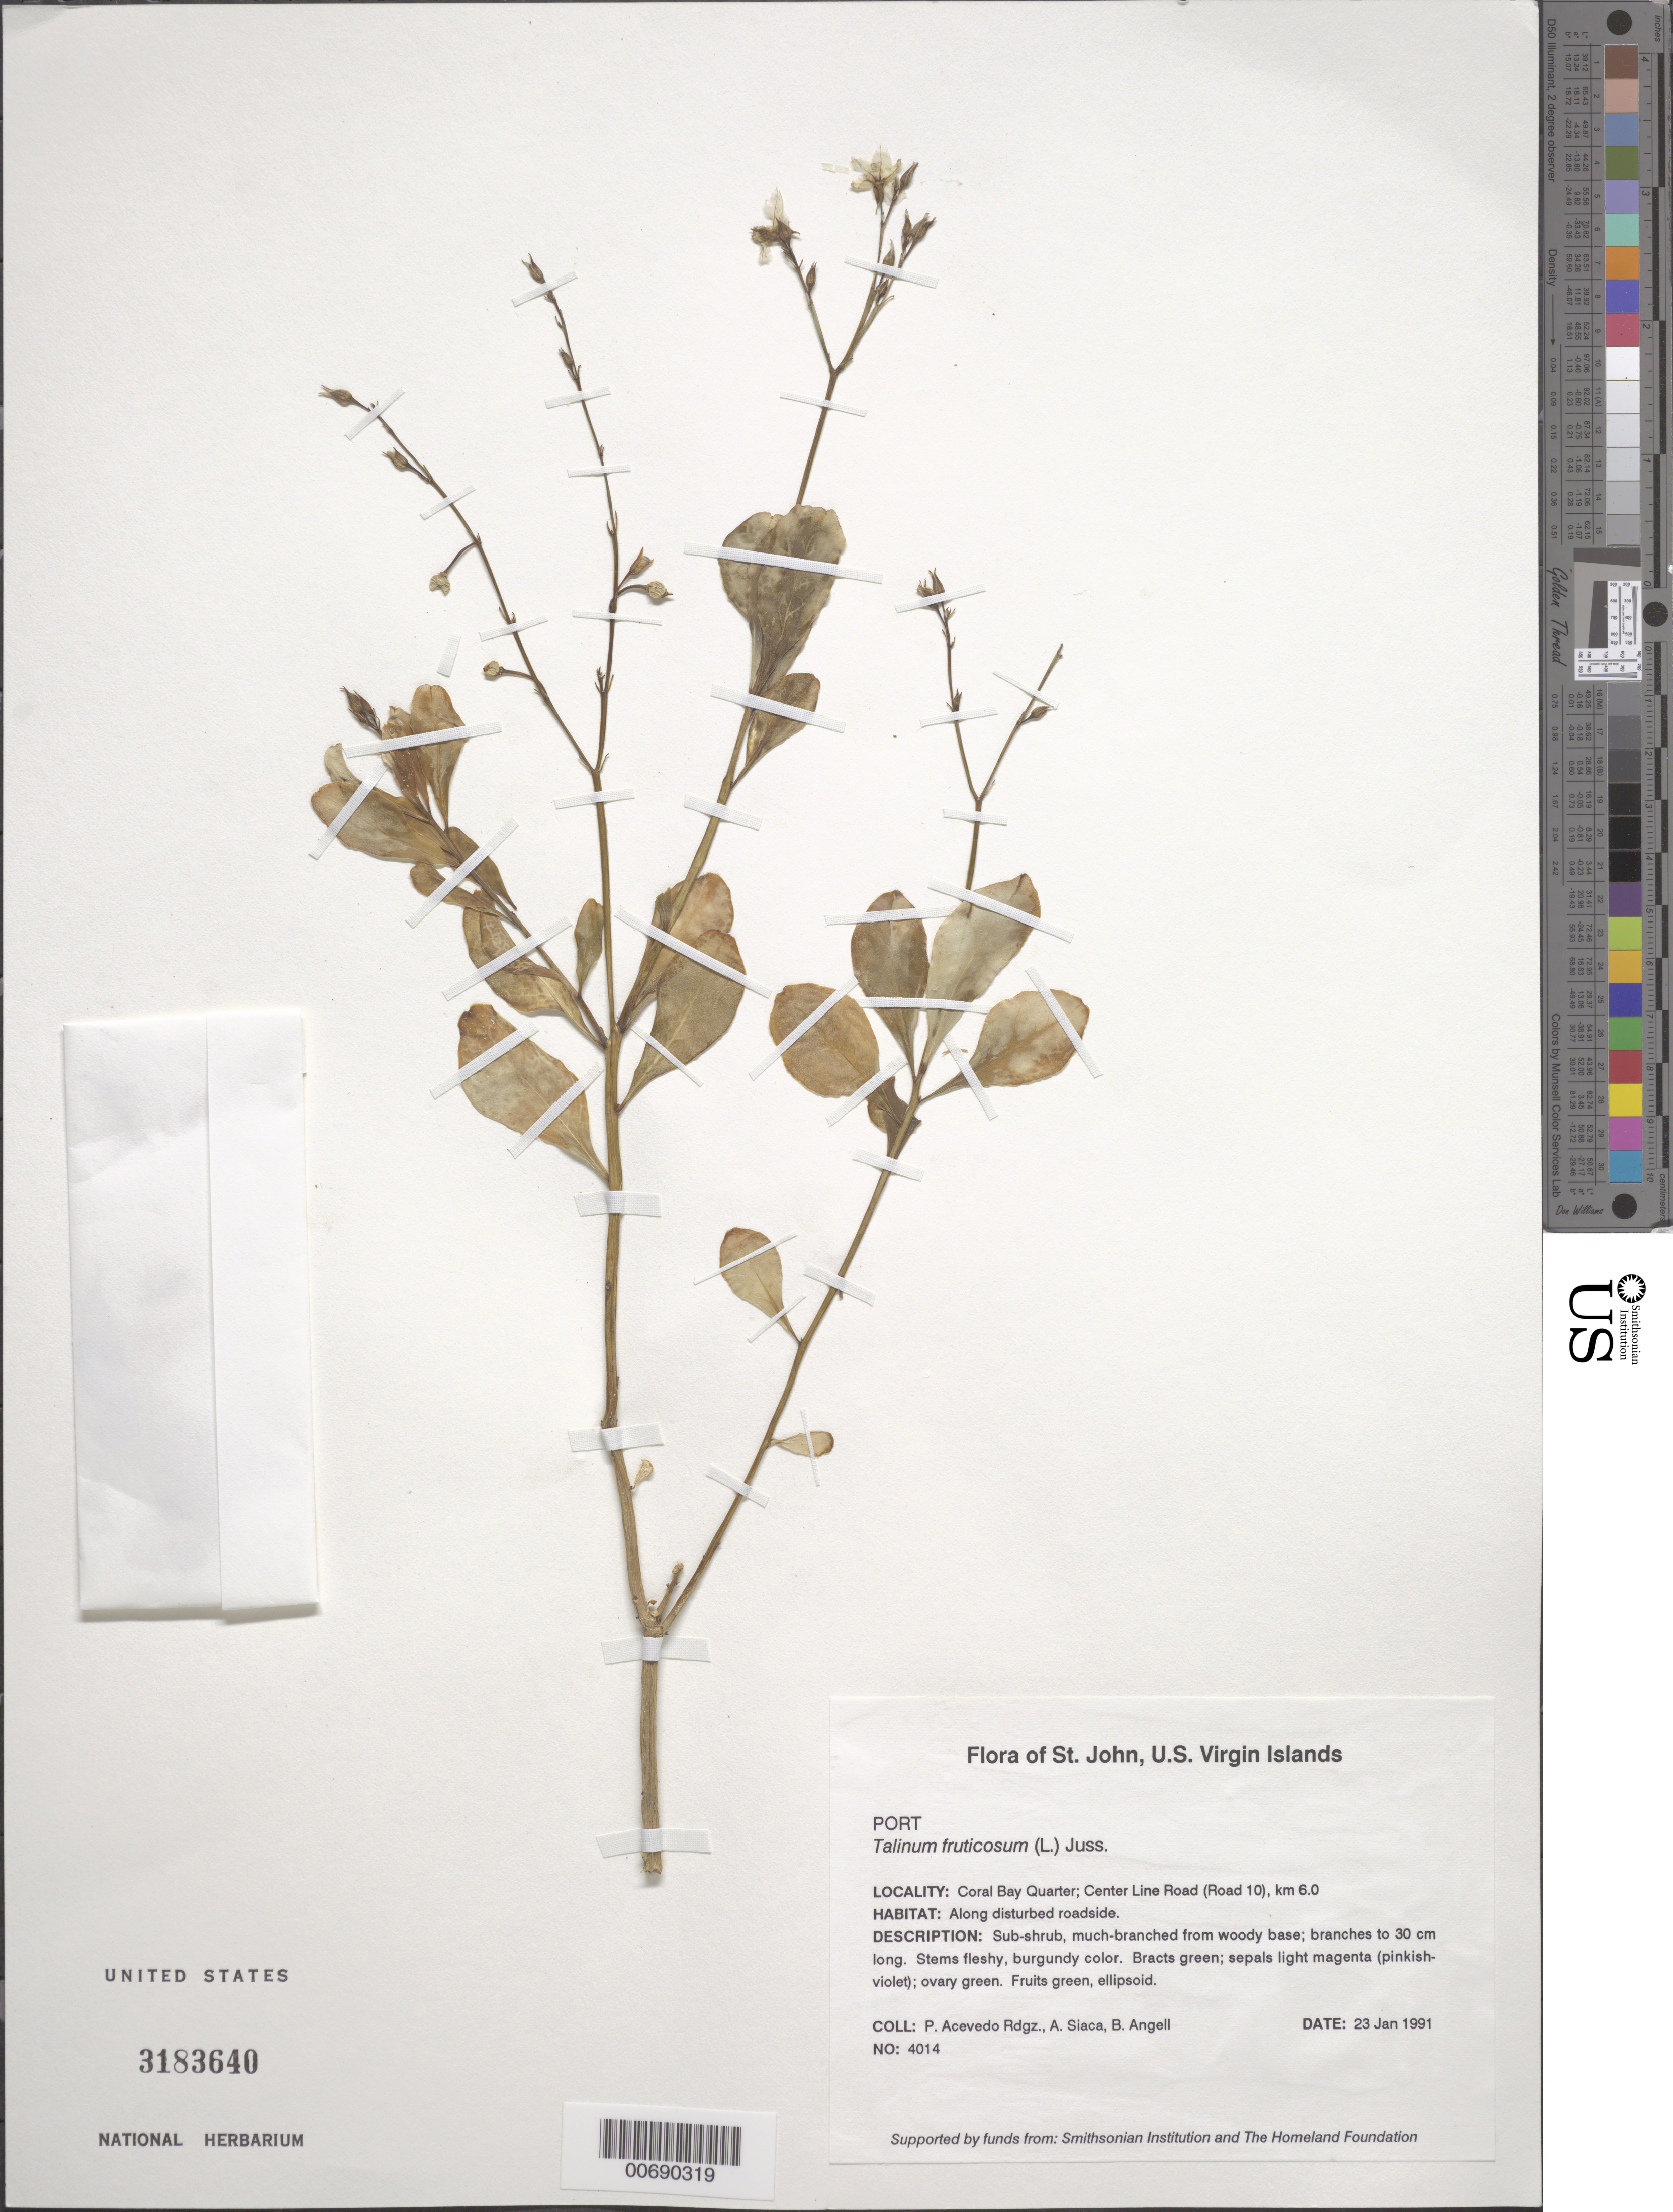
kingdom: Plantae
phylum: Tracheophyta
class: Magnoliopsida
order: Caryophyllales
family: Talinaceae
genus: Talinum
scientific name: Talinum fruticosum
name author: (L.) Juss.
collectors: P. Acevedo-Rodr., A. Siaca & Bobbi Angell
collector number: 4014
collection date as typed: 23 Jan 1991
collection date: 1991-01-23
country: U.S. Virgin Islands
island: St. John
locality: Coral Bay Quarter; Center Line Road (Road 10), km 6.0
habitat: Along disturbed roadside.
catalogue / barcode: US 3183640